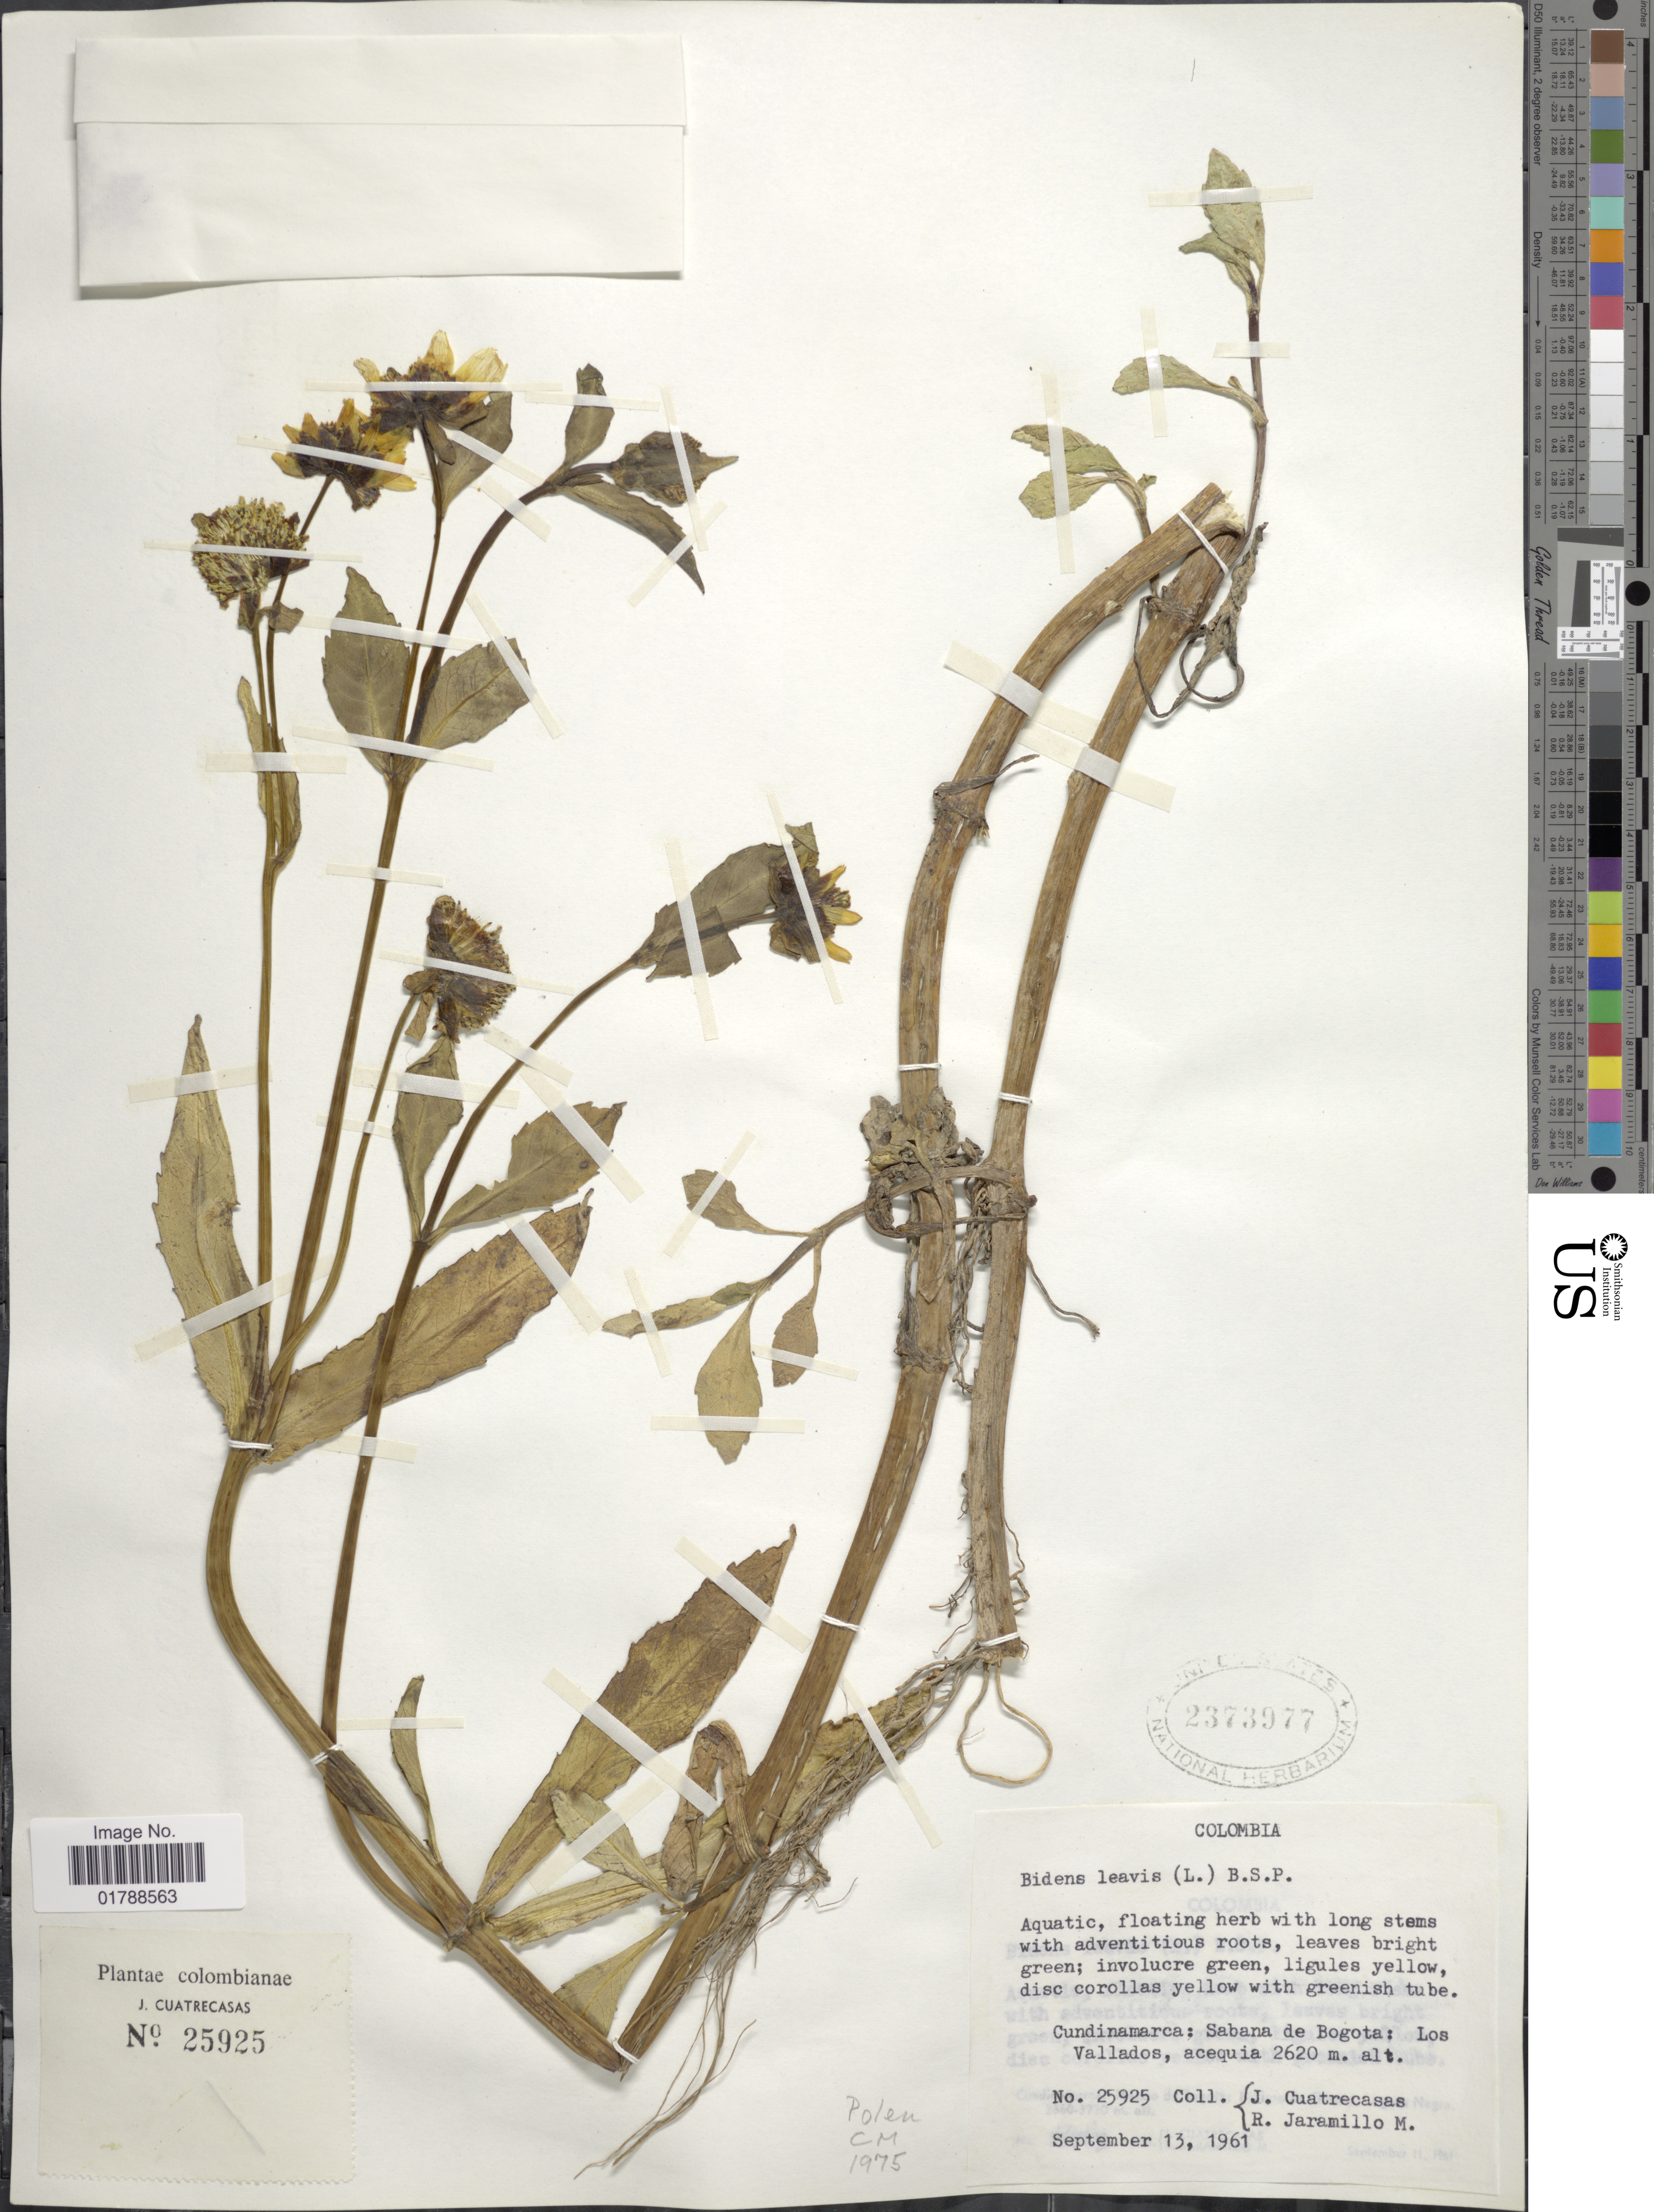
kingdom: Plantae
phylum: Tracheophyta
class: Magnoliopsida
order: Asterales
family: Asteraceae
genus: Bidens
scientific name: Bidens laevis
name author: (L.) Britton, Stearns & Poggenb.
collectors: J. Cuatrecasas & R. Jaramillo M.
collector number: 25925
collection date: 1961-09-13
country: Colombia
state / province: Cundinamarca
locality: Sabana de Bogota: Los Vallados, acequia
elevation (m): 2620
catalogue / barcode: US 2373977